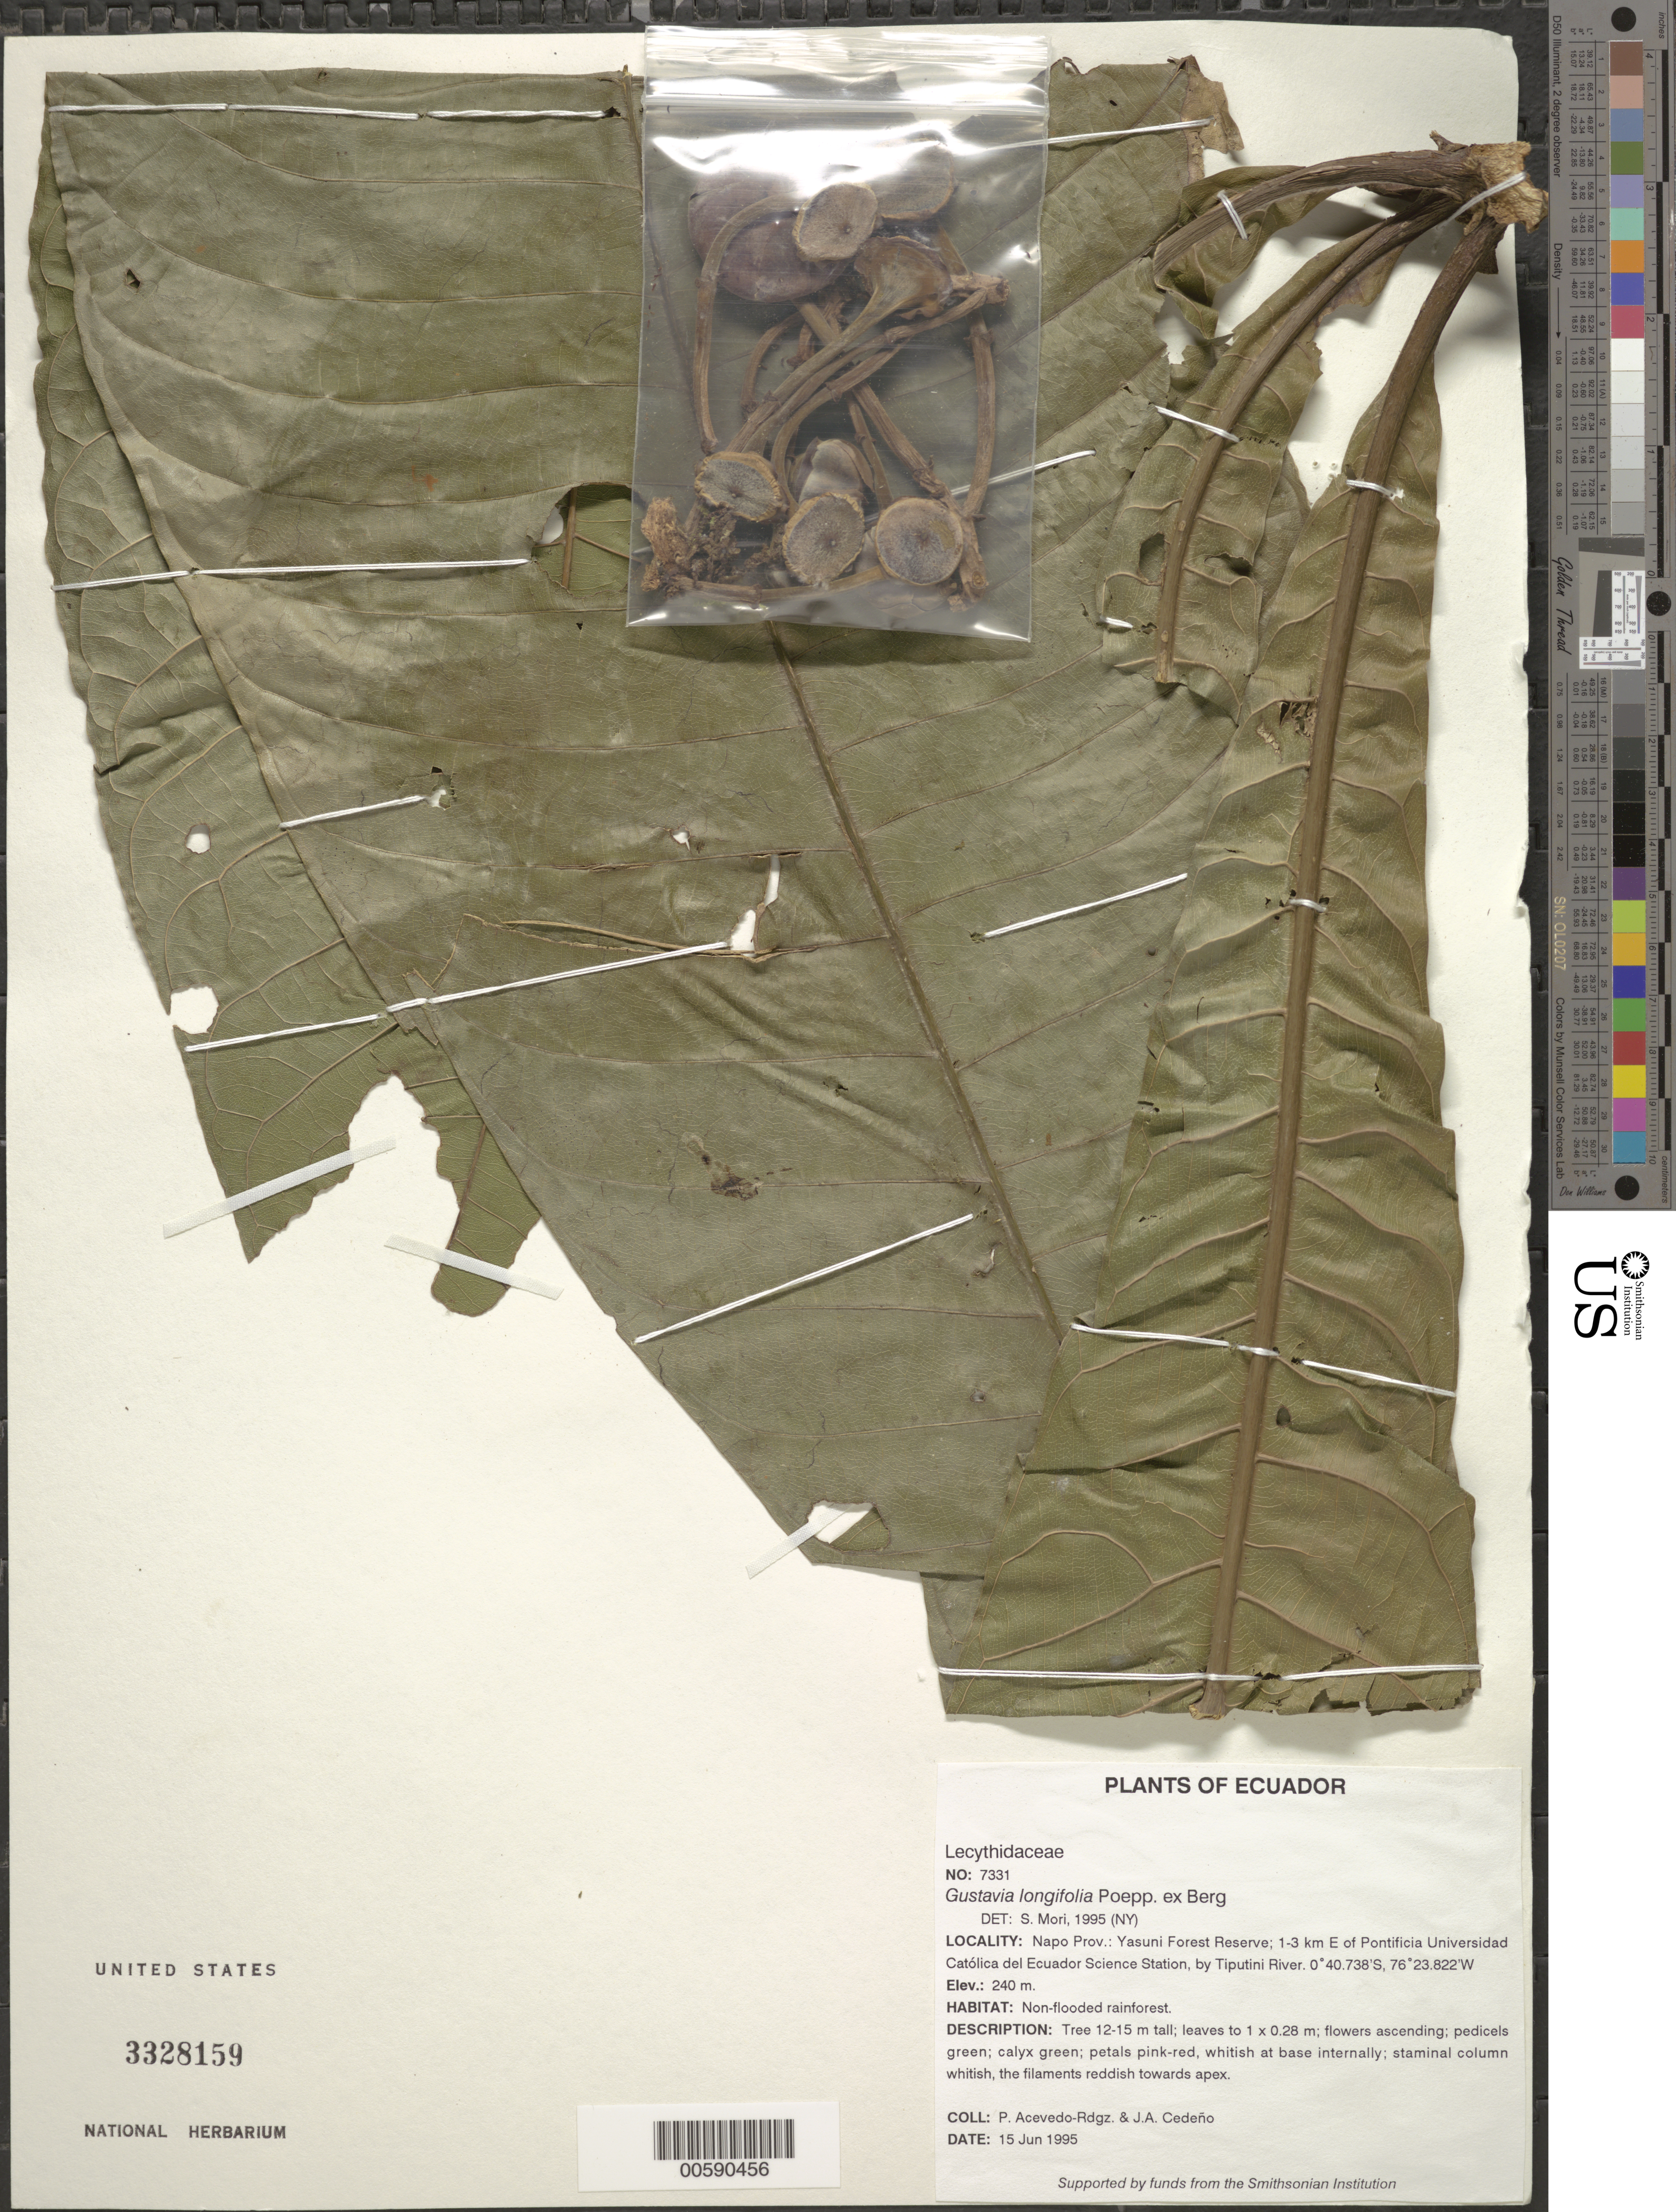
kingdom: Plantae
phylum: Tracheophyta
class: Magnoliopsida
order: Ericales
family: Lecythidaceae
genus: Gustavia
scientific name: Gustavia longifolia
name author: Poepp. ex O. Berg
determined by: Mori, Scott A.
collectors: P. Acevedo-Rodr. & J. A. Cedeño M.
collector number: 7331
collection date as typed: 15 Jun 1995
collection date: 1995-06-15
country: Ecuador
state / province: Napo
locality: Napo Prov.: Yasuni Forest Reserve; 1-3 km E of Pontificia Universidad Católica del Ecuador Science Station by Tiputini River.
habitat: Non-flooded rainforest.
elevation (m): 240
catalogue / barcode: US 3328159